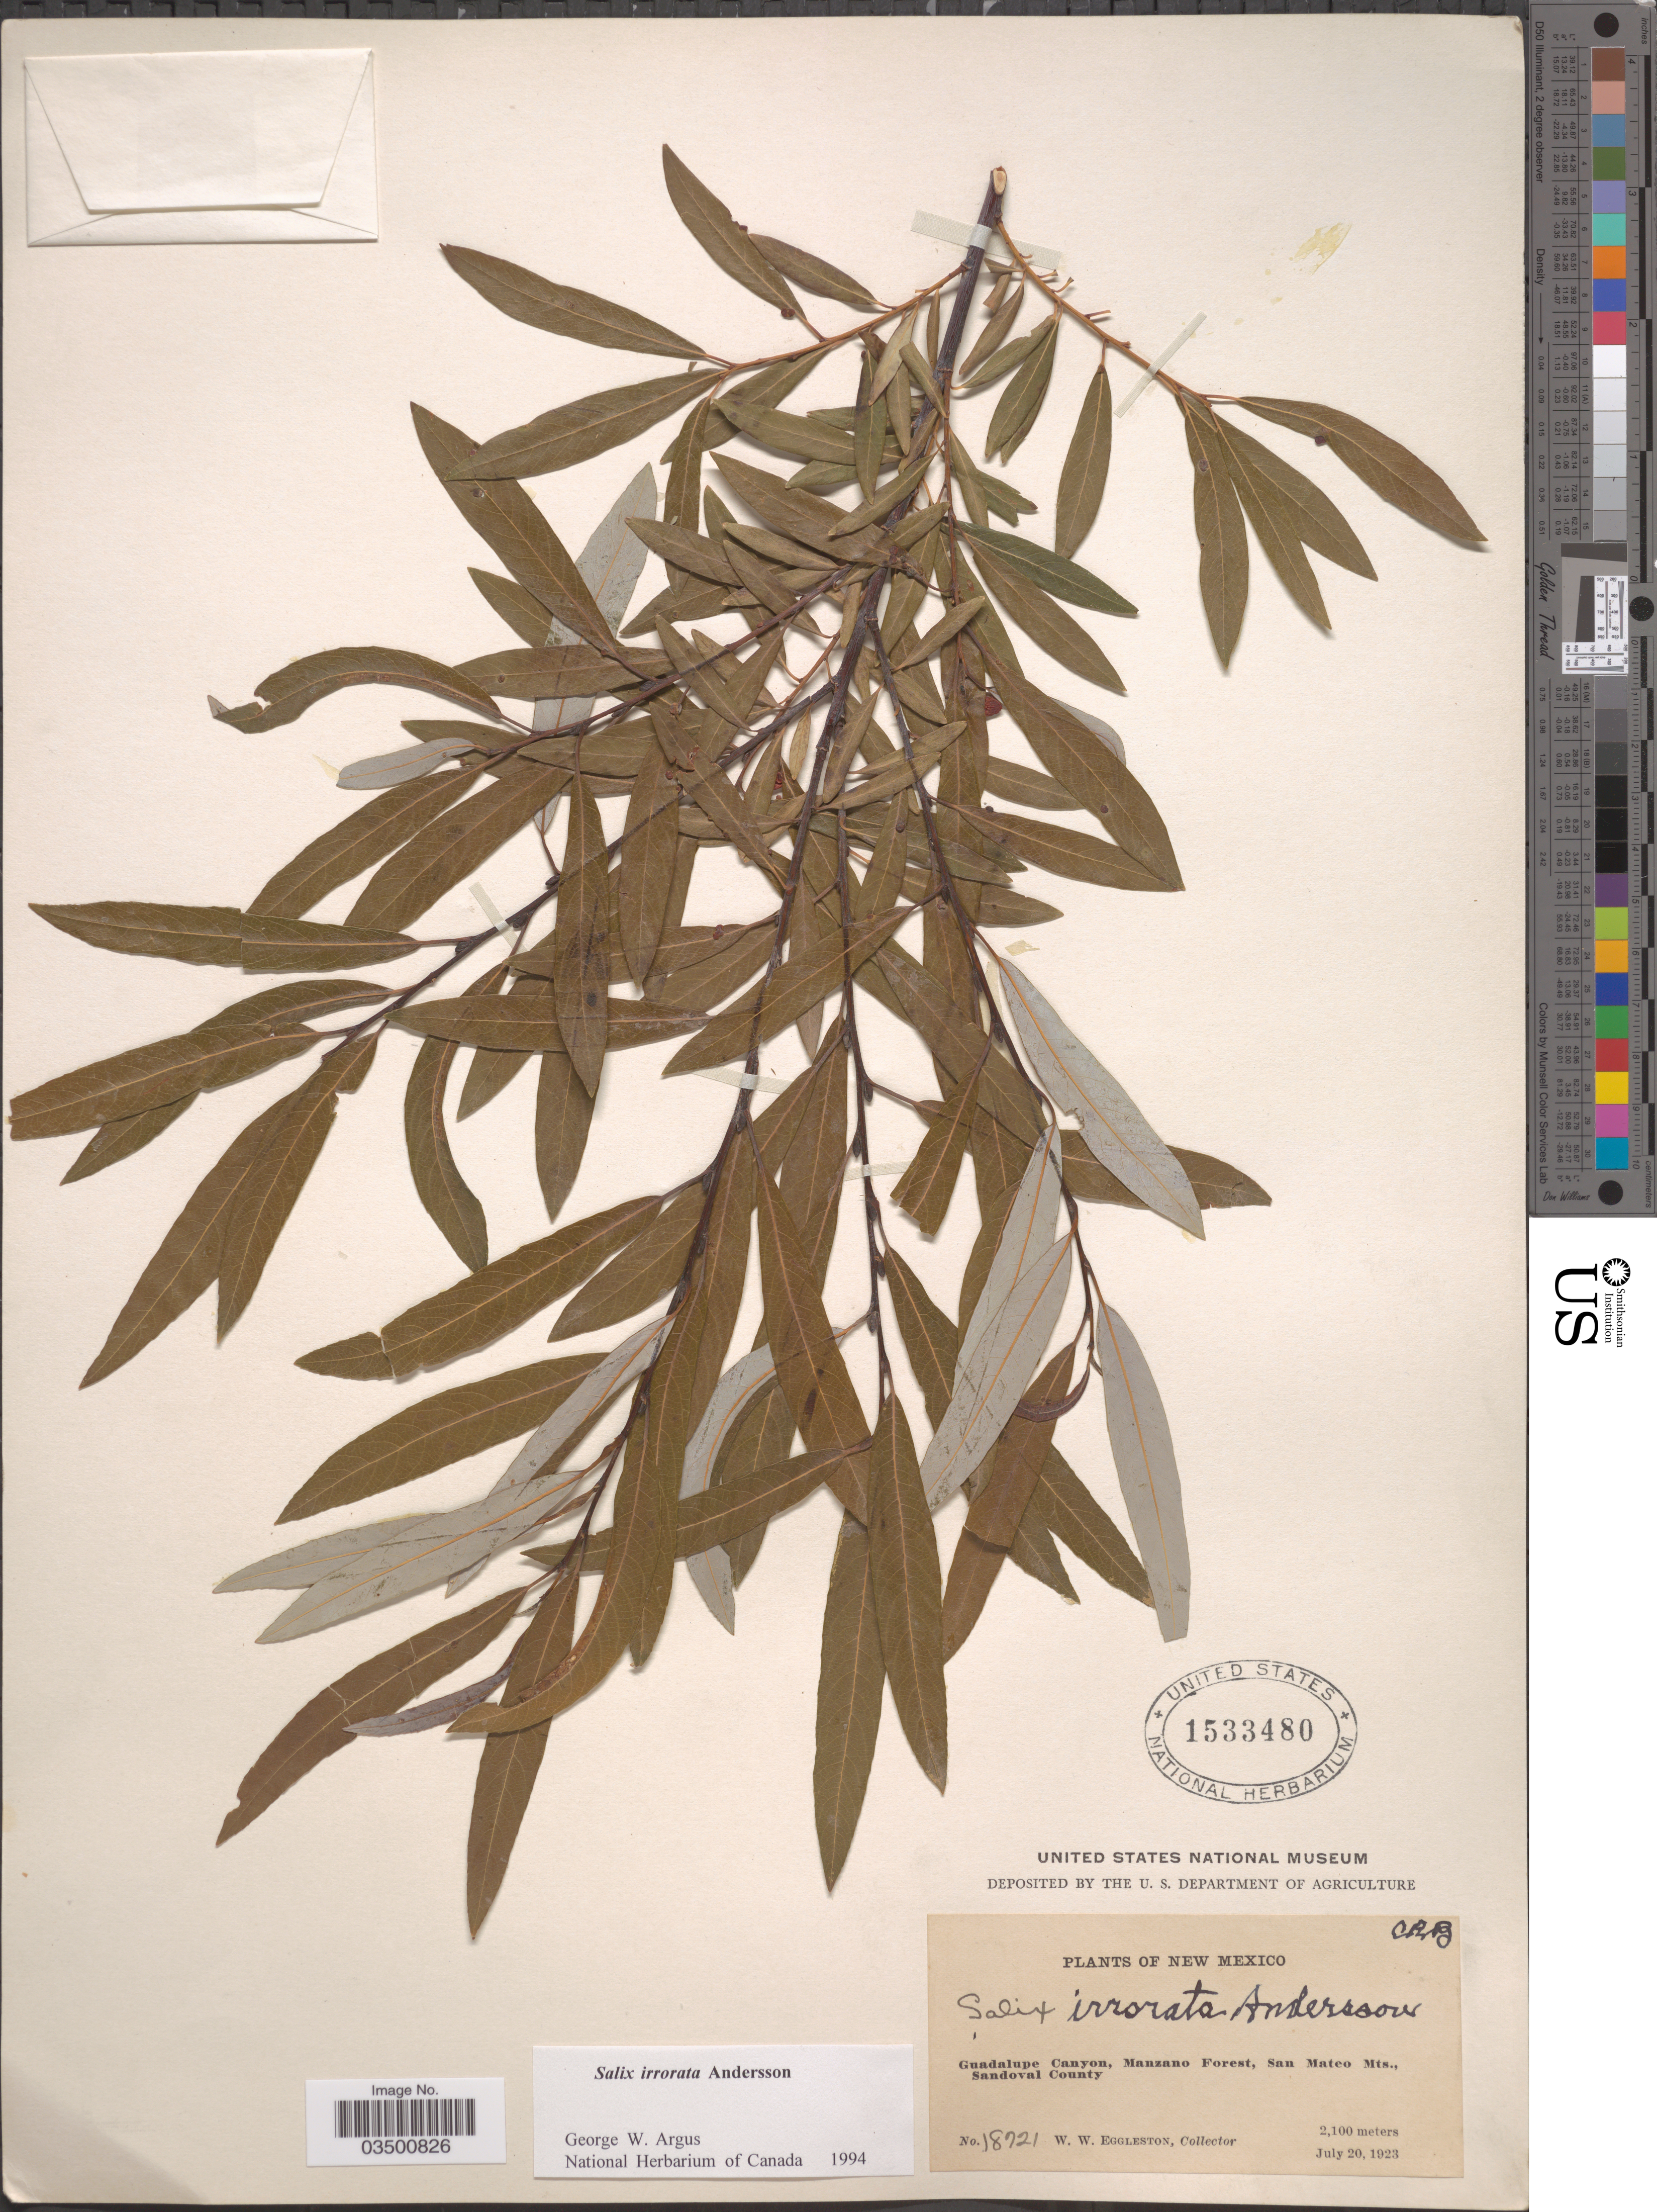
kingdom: Plantae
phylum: Tracheophyta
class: Magnoliopsida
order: Malpighiales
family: Salicaceae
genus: Salix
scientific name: Salix irrorata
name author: Andersson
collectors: W. W. Eggleston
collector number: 18721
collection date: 1923-07-20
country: United States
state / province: New Mexico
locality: Guadalupe Canyon, Manzano Forest, San Mateo Mts., Sandoval County.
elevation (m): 2100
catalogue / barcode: US 1533480